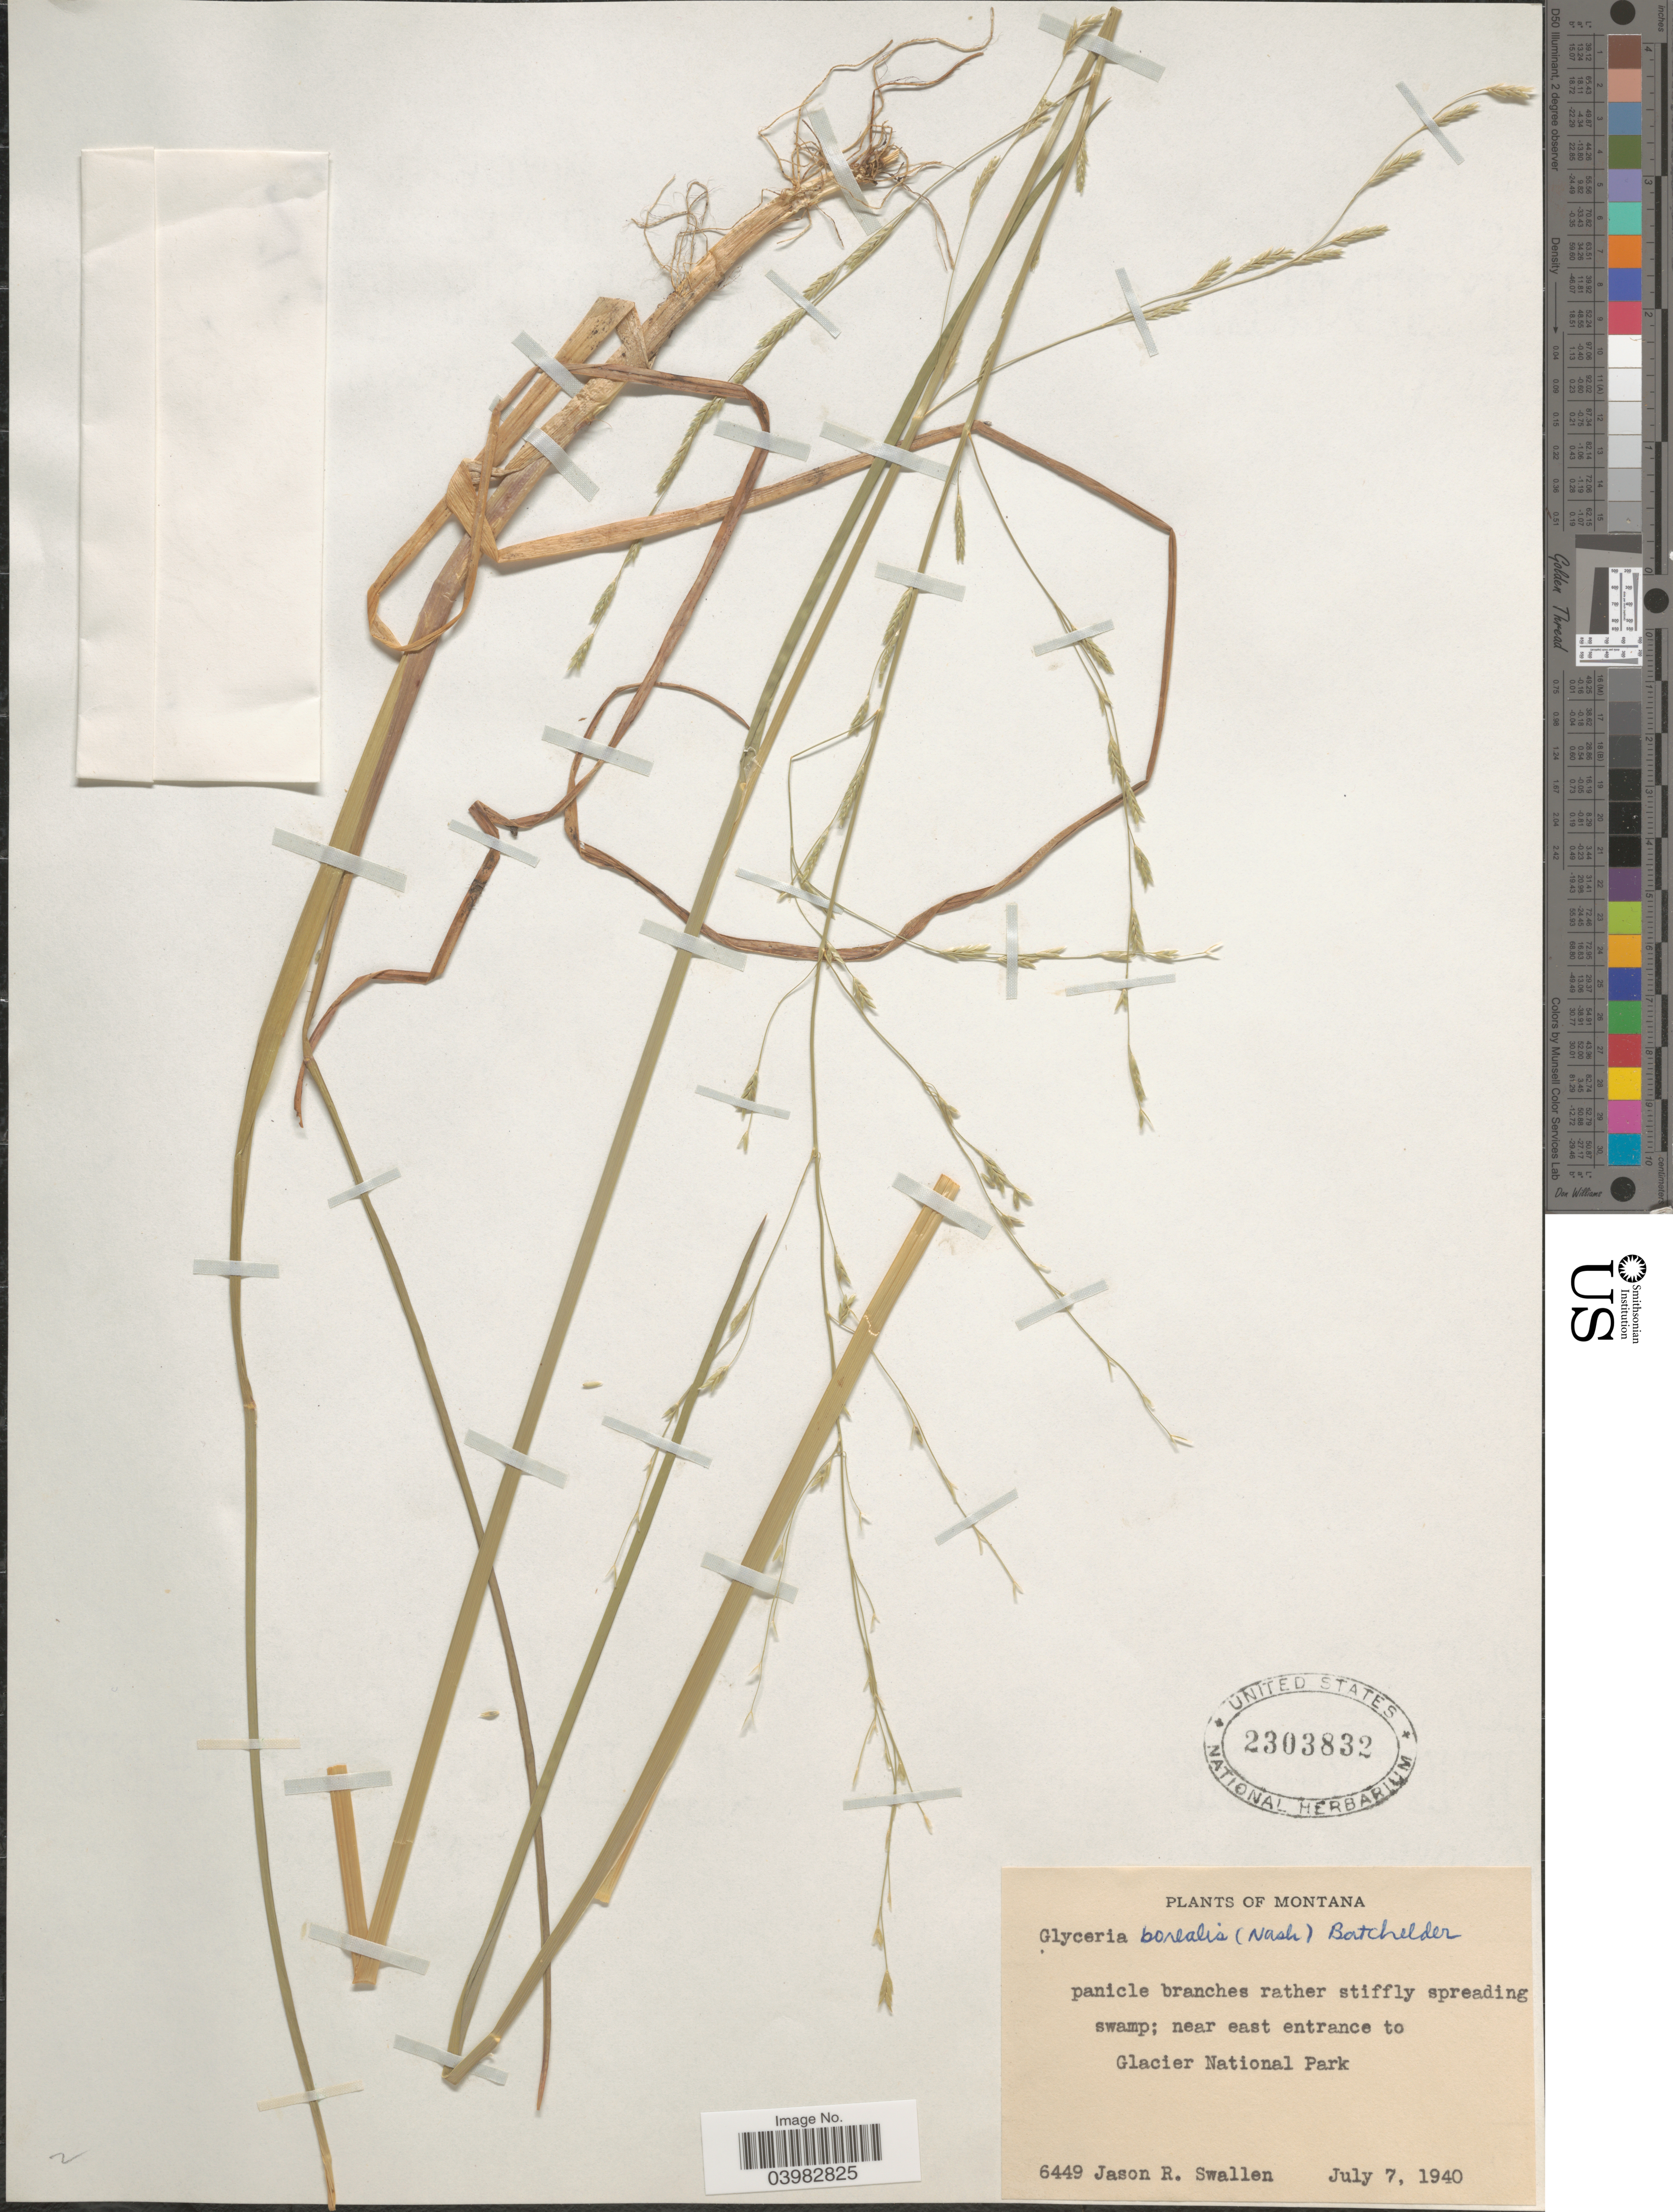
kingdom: Plantae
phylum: Tracheophyta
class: Liliopsida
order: Poales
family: Poaceae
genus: Glyceria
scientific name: Glyceria borealis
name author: (Nash) Batchelder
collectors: J. R. Swallen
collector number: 6449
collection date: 1940-07-07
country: United States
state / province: Montana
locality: Near east entrance to Glacier National Park.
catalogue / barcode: US 2303832